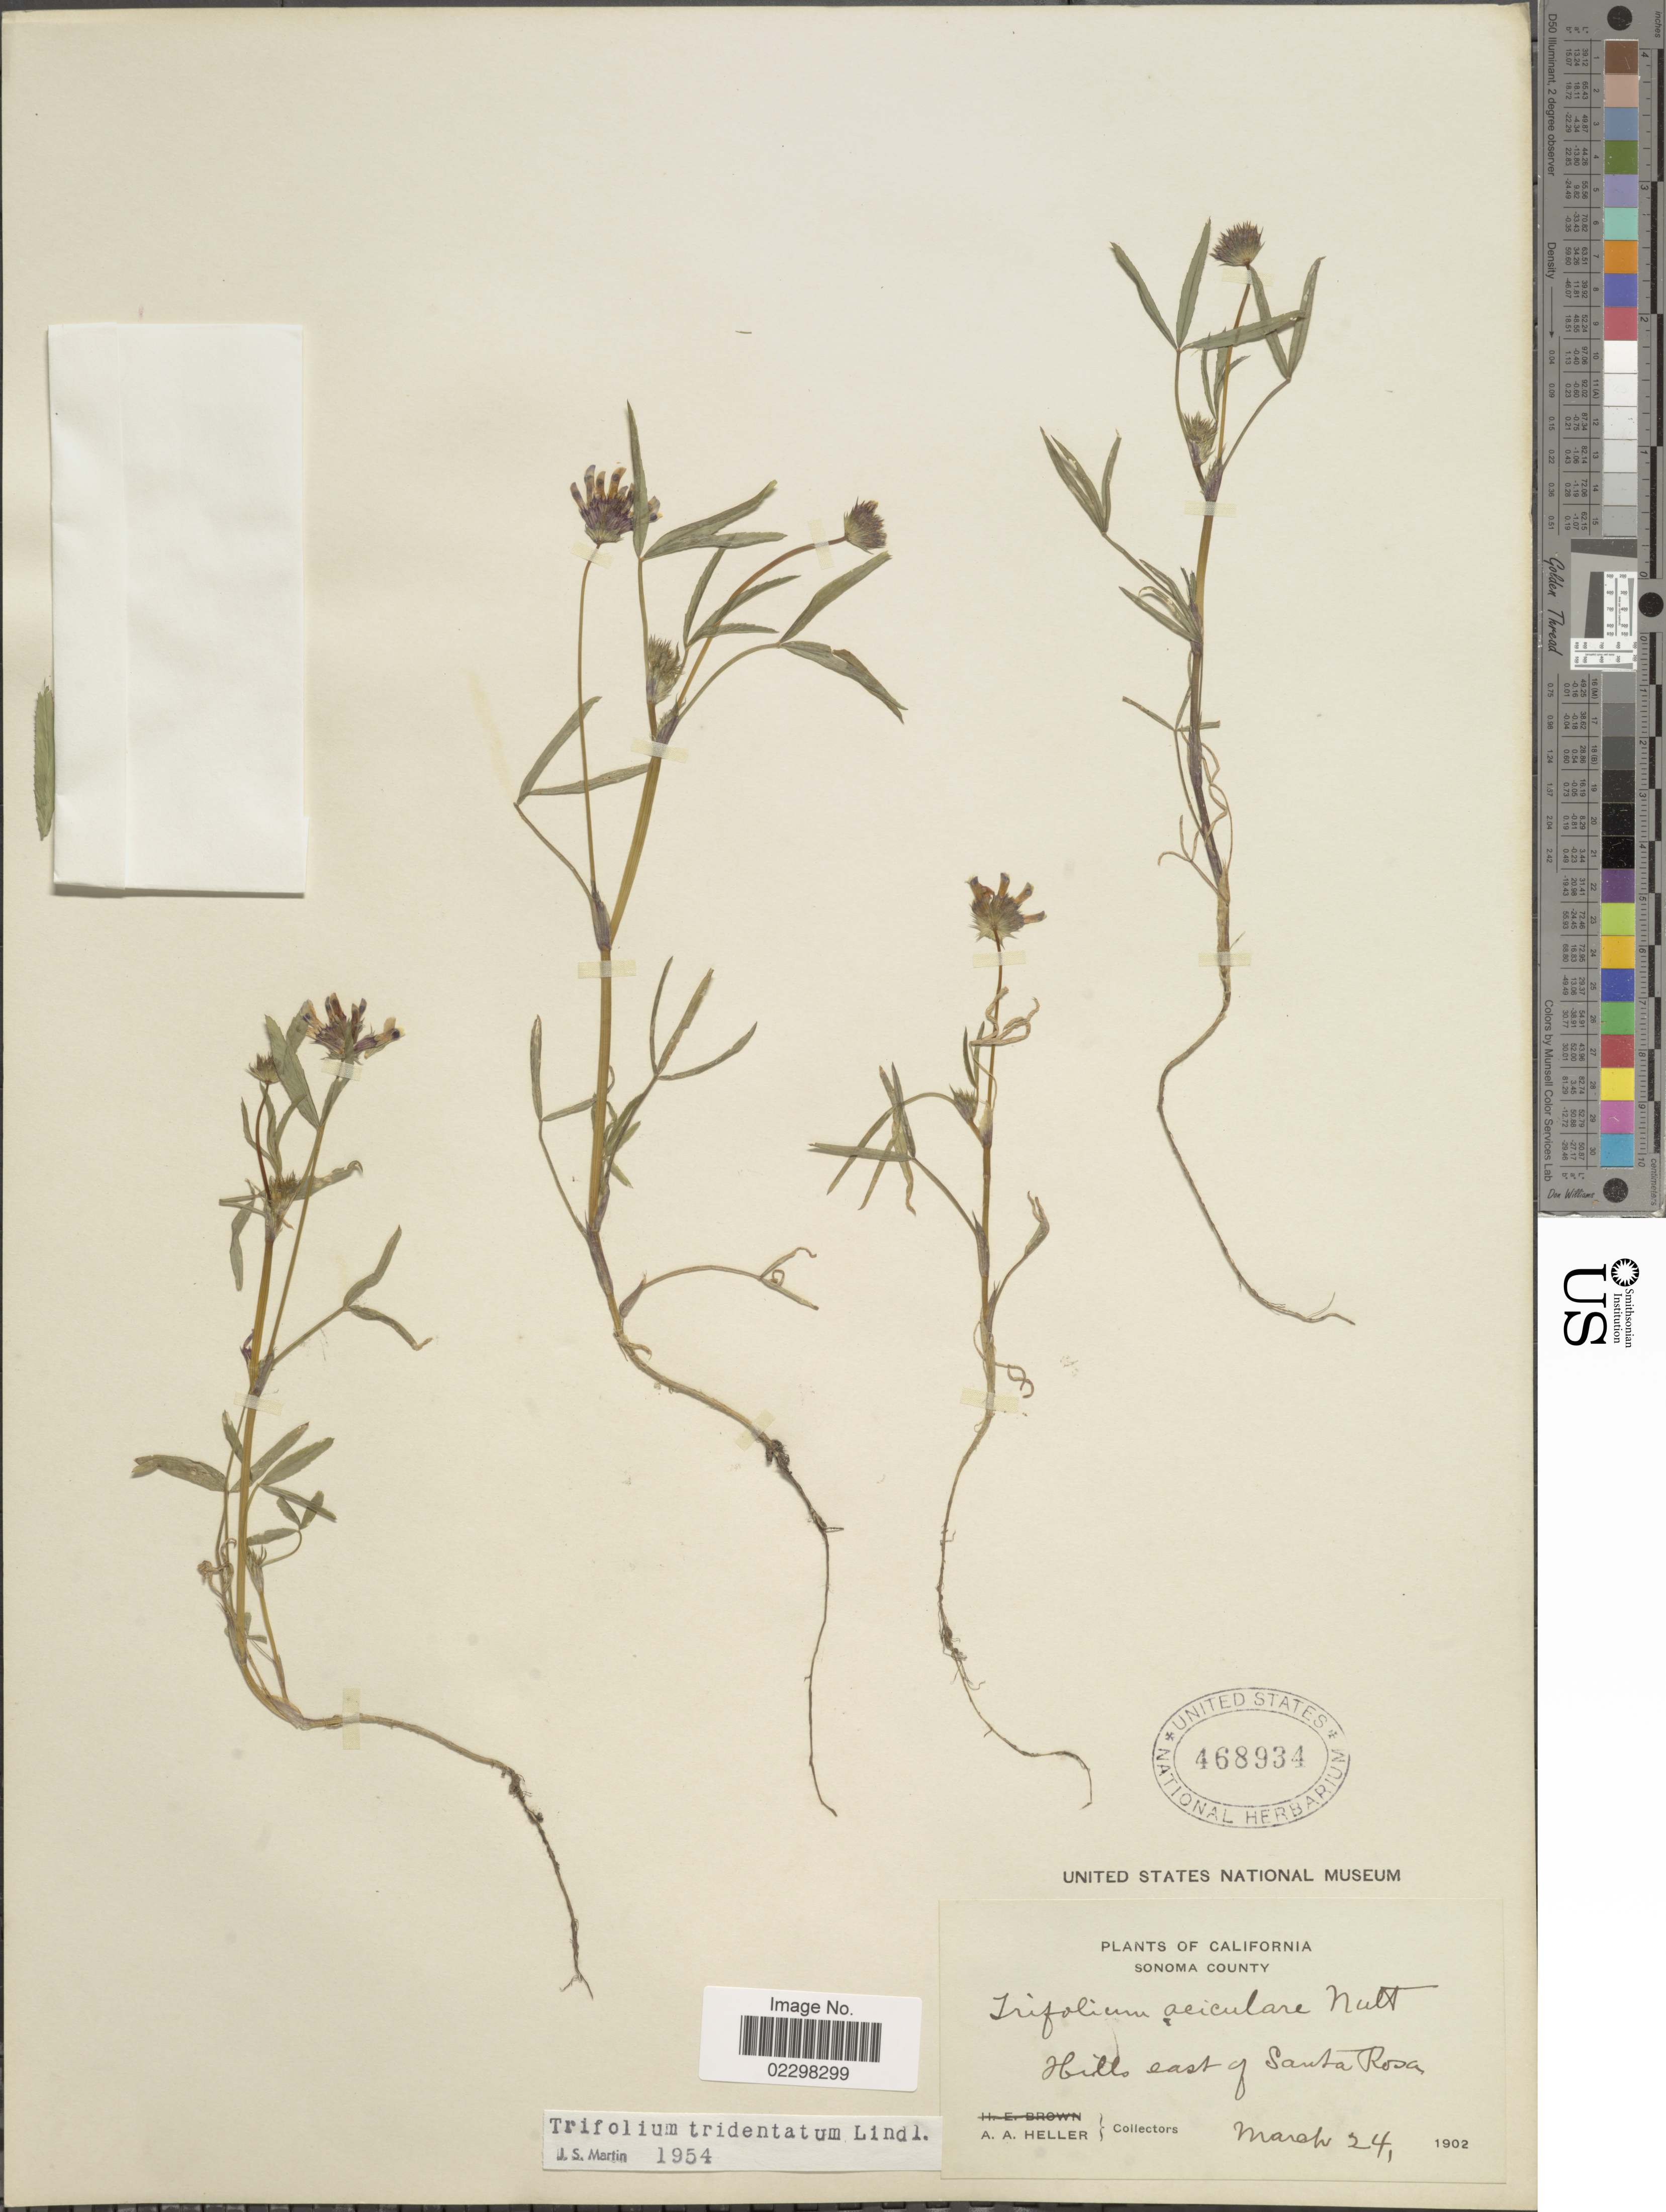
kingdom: Plantae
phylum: Tracheophyta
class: Magnoliopsida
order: Fabales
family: Fabaceae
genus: Trifolium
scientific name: Trifolium tridentatum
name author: Lindl.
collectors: A. A. Heller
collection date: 1902-03-24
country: United States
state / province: California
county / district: Sonoma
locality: California. Hills east of Santa Rosa. Sonoma County.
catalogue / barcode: US 468934